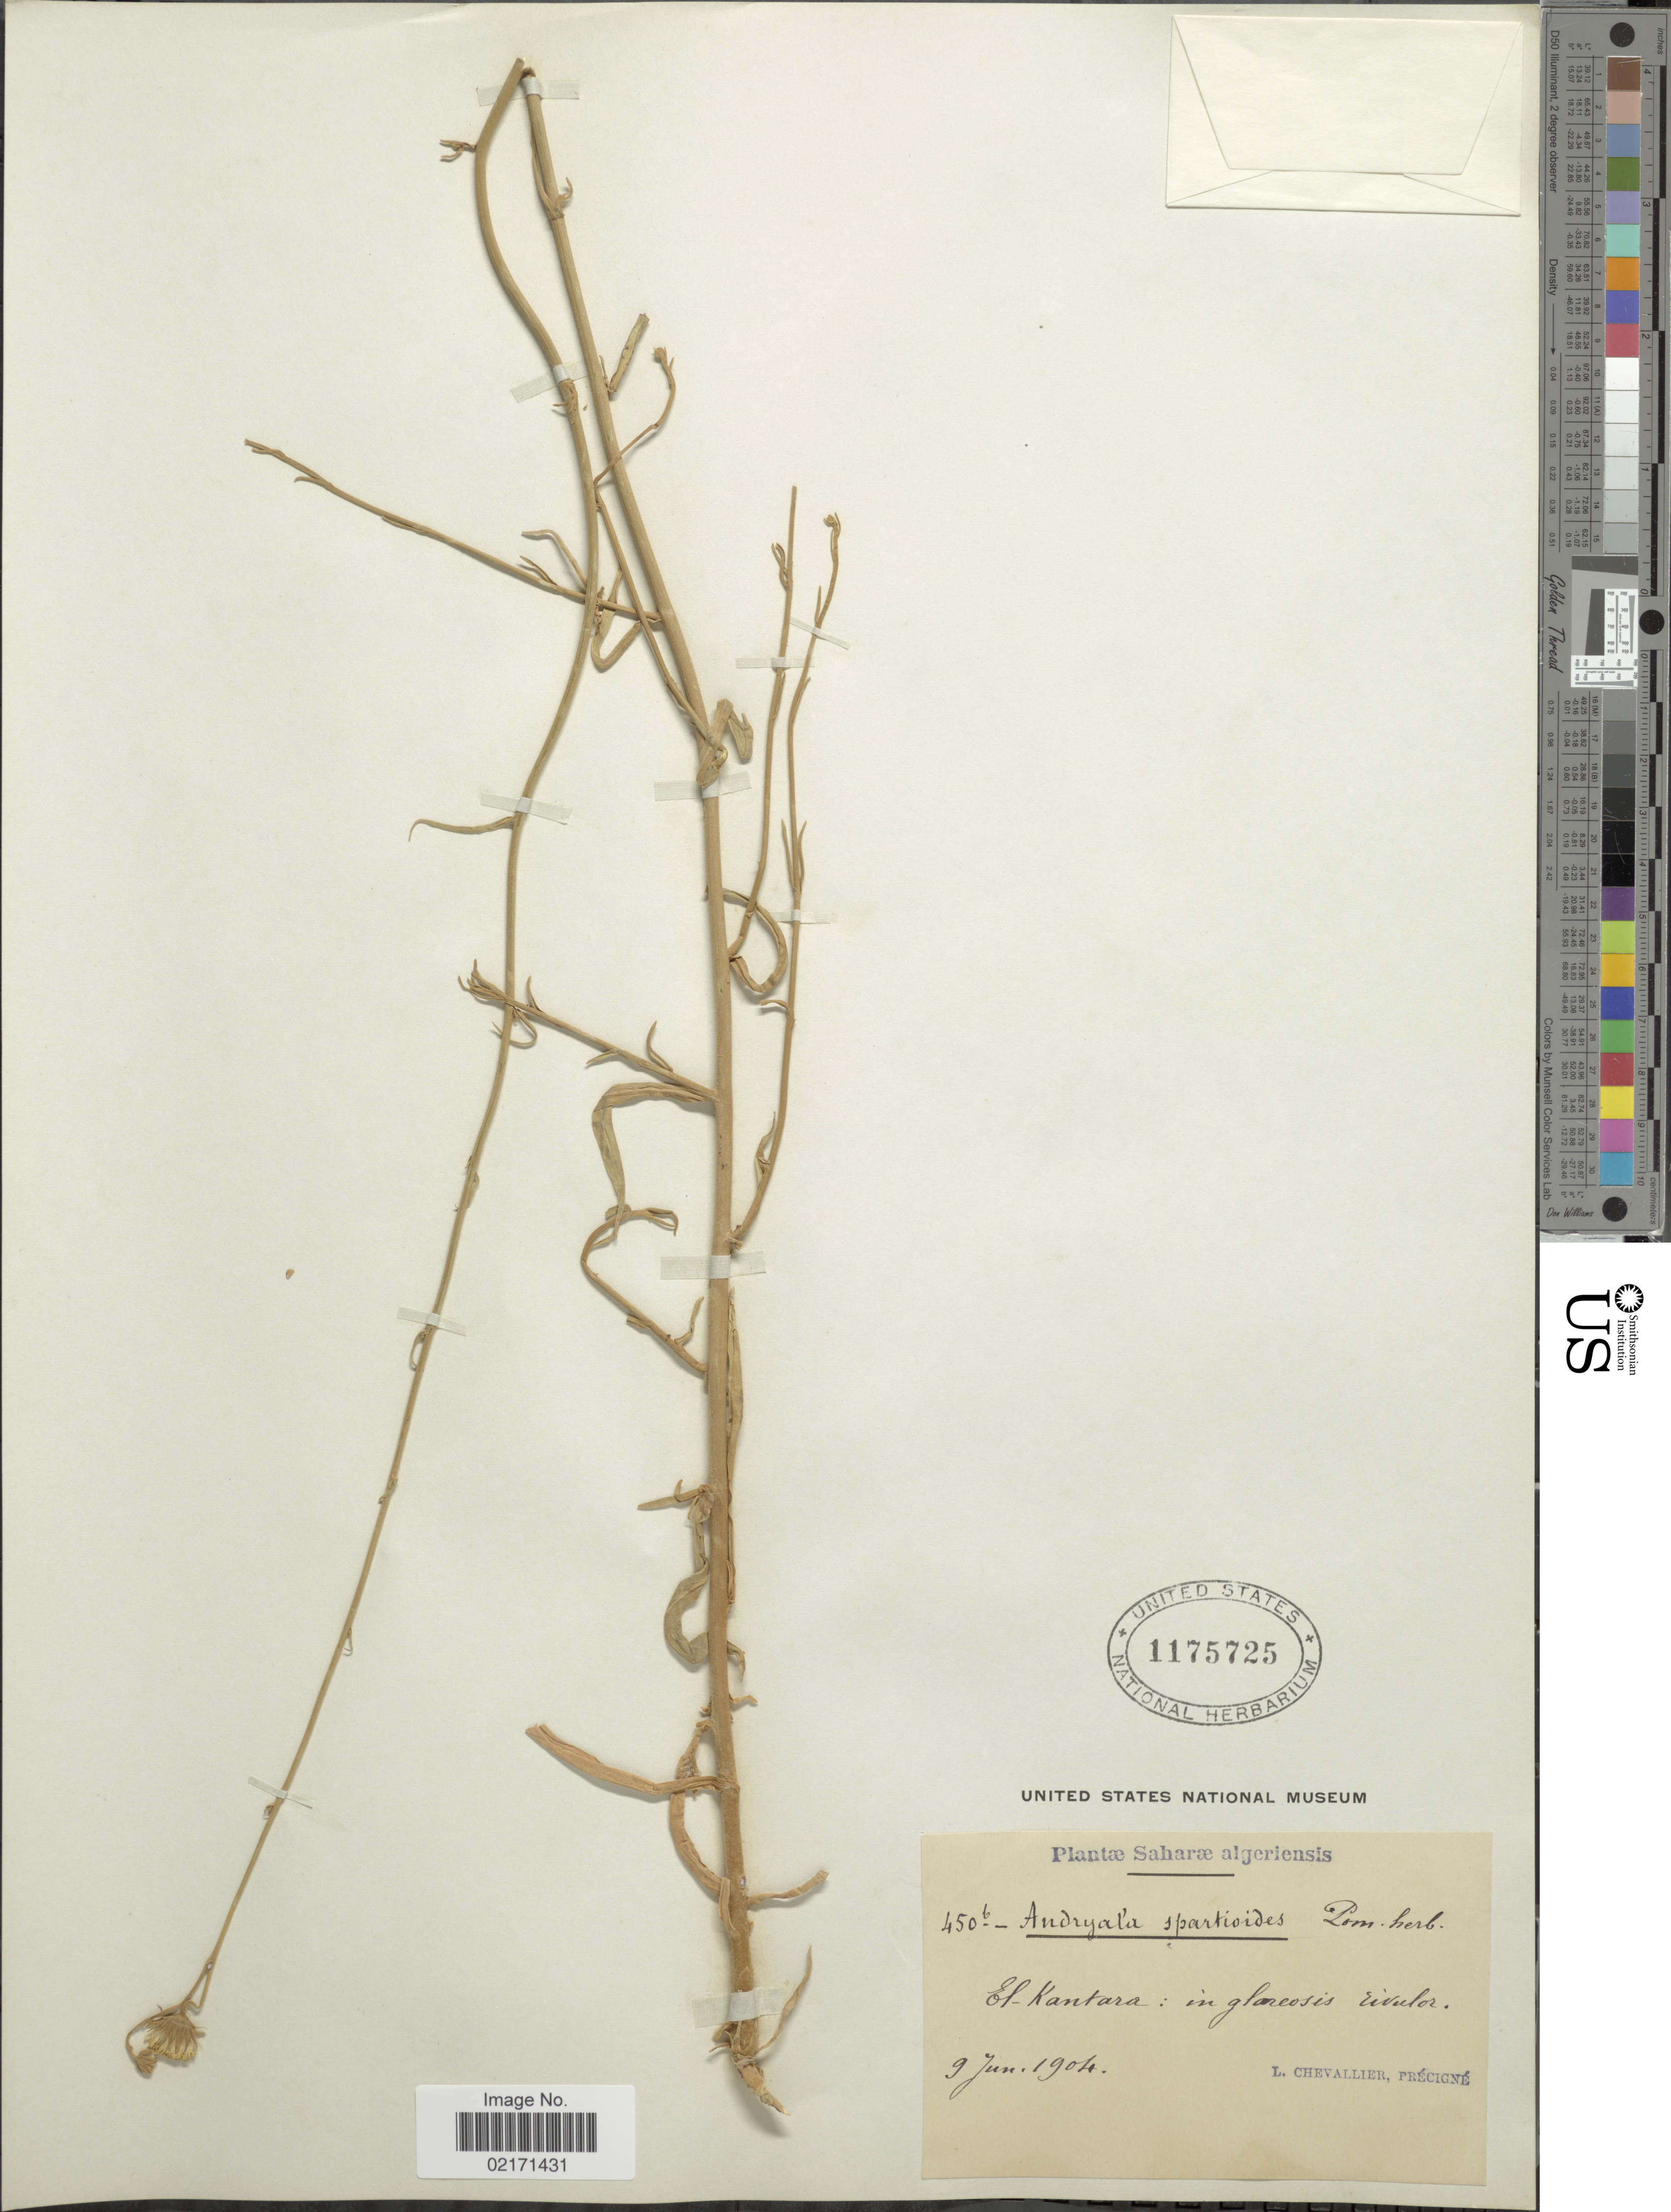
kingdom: Plantae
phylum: Tracheophyta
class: Magnoliopsida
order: Asterales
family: Asteraceae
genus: Andryala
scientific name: Andryala spartioides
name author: (Batt.) Bonnet & Barratte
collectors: L. Chevallier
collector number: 450b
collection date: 1904-06-09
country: Algeria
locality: Saharae algeriensis, El-Kantara: in gloreosis rivulor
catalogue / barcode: US 1175725